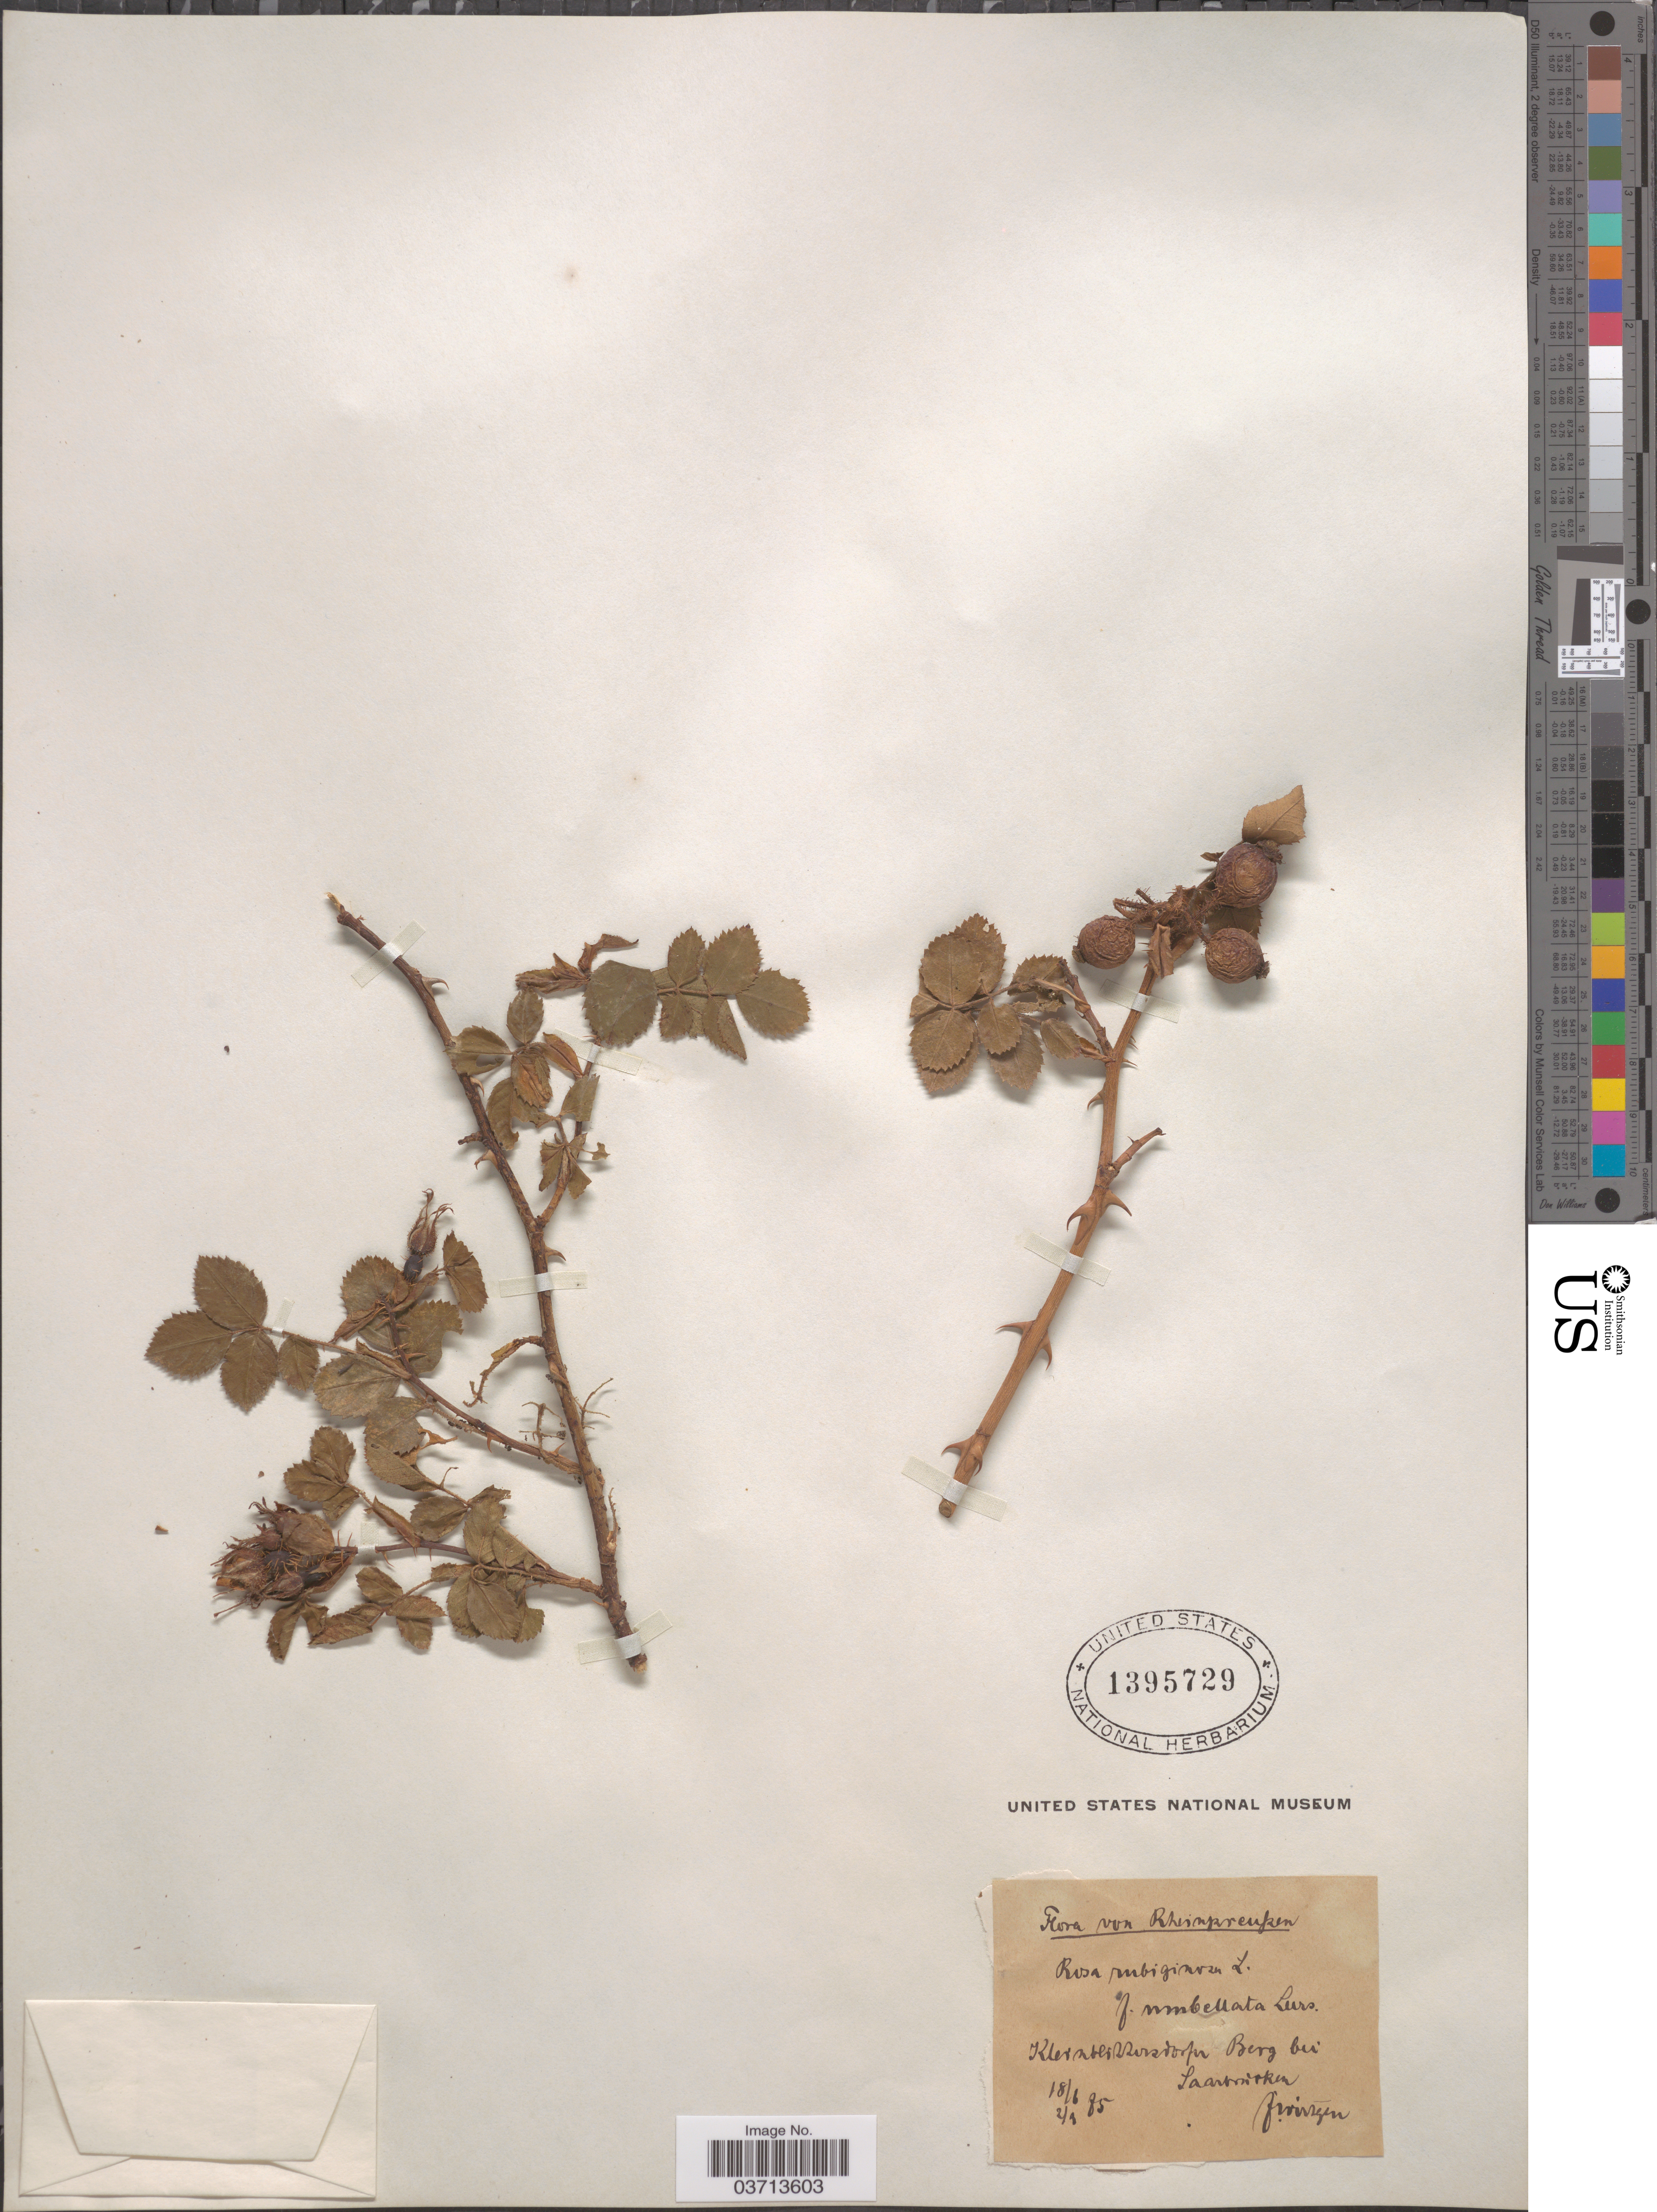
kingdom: Plantae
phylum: Tracheophyta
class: Magnoliopsida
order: Rosales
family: Rosaceae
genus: Rosa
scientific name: Rosa rubiginosa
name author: L.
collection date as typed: Transcribed d/m/y: 18/6/85 to 2/9/85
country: Germany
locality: Rheinpreussen. Klernberssirsdorfer [interpreted] Berg bei Saarbrucken.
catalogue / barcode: US 1395729